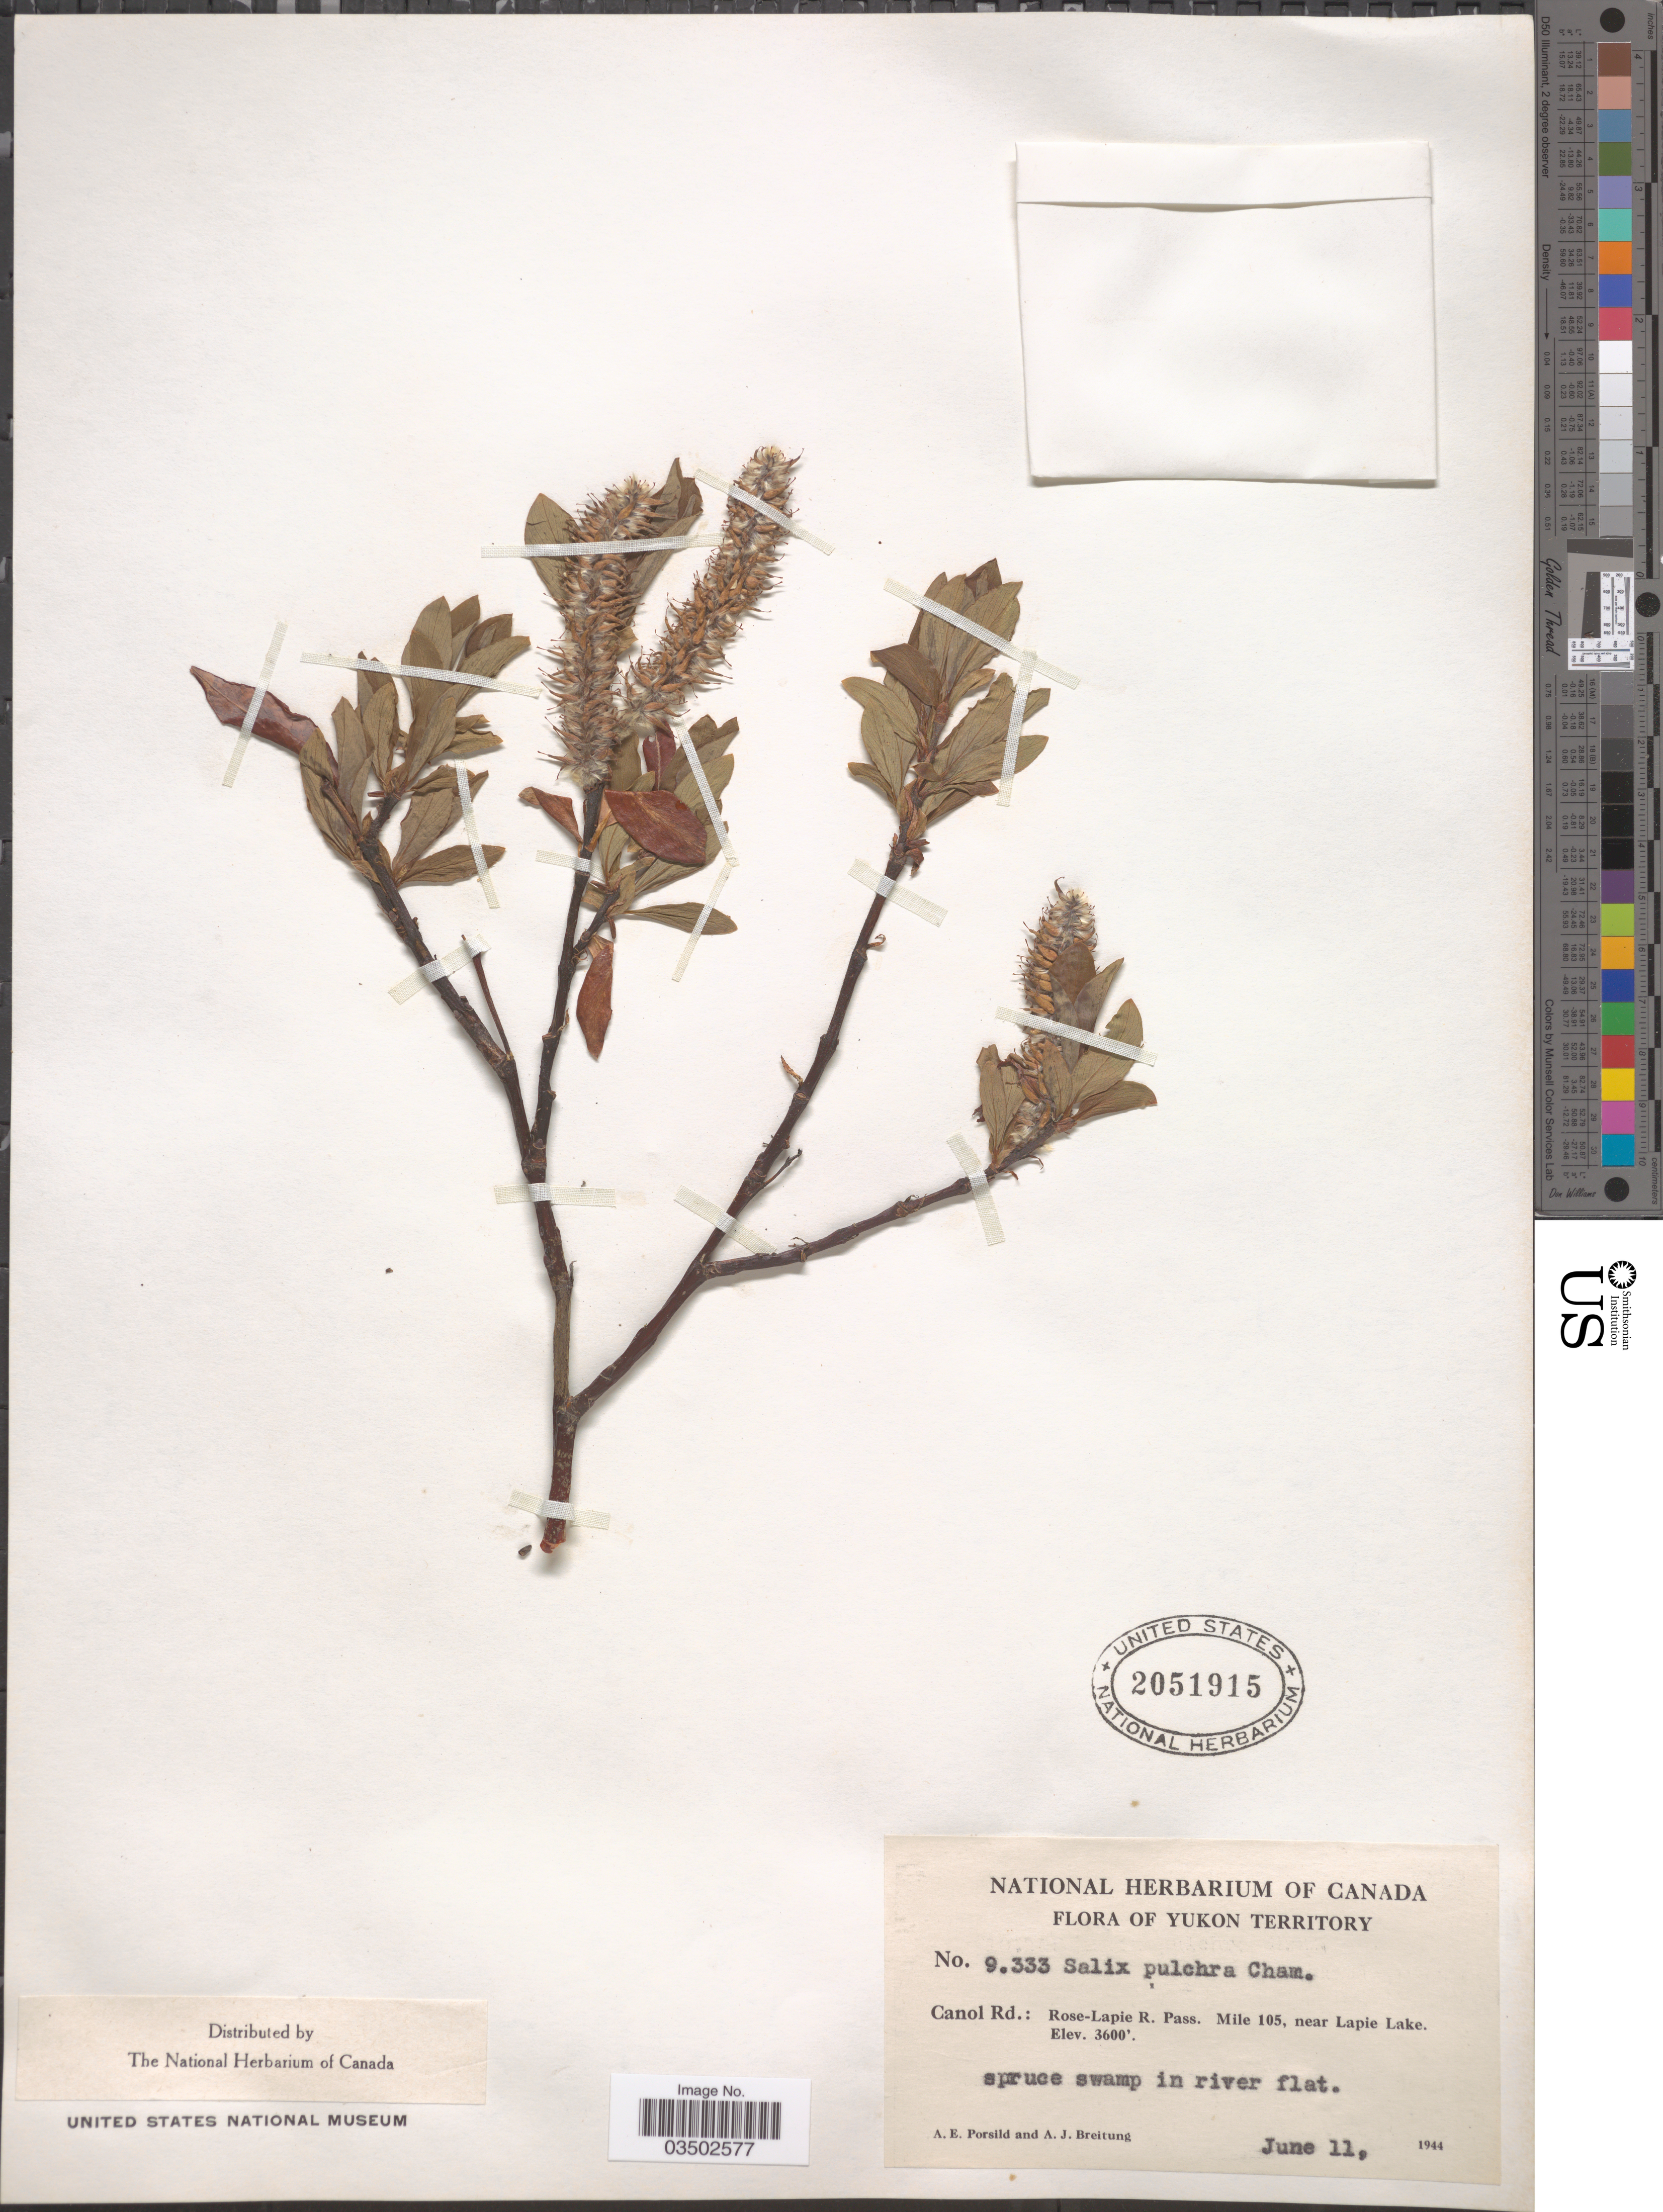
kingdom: Plantae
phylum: Tracheophyta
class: Magnoliopsida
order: Malpighiales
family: Salicaceae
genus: Salix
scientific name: Salix pulchra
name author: Cham.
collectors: A. E. Porsild & A. Breitung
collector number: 9333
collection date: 1944-06-11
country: Canada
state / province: Yukon Territory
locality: Canol Rd.: Rose-Lapie R. Pass. Mile 105, near Lapie Lake.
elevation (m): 1097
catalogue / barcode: US 2051915